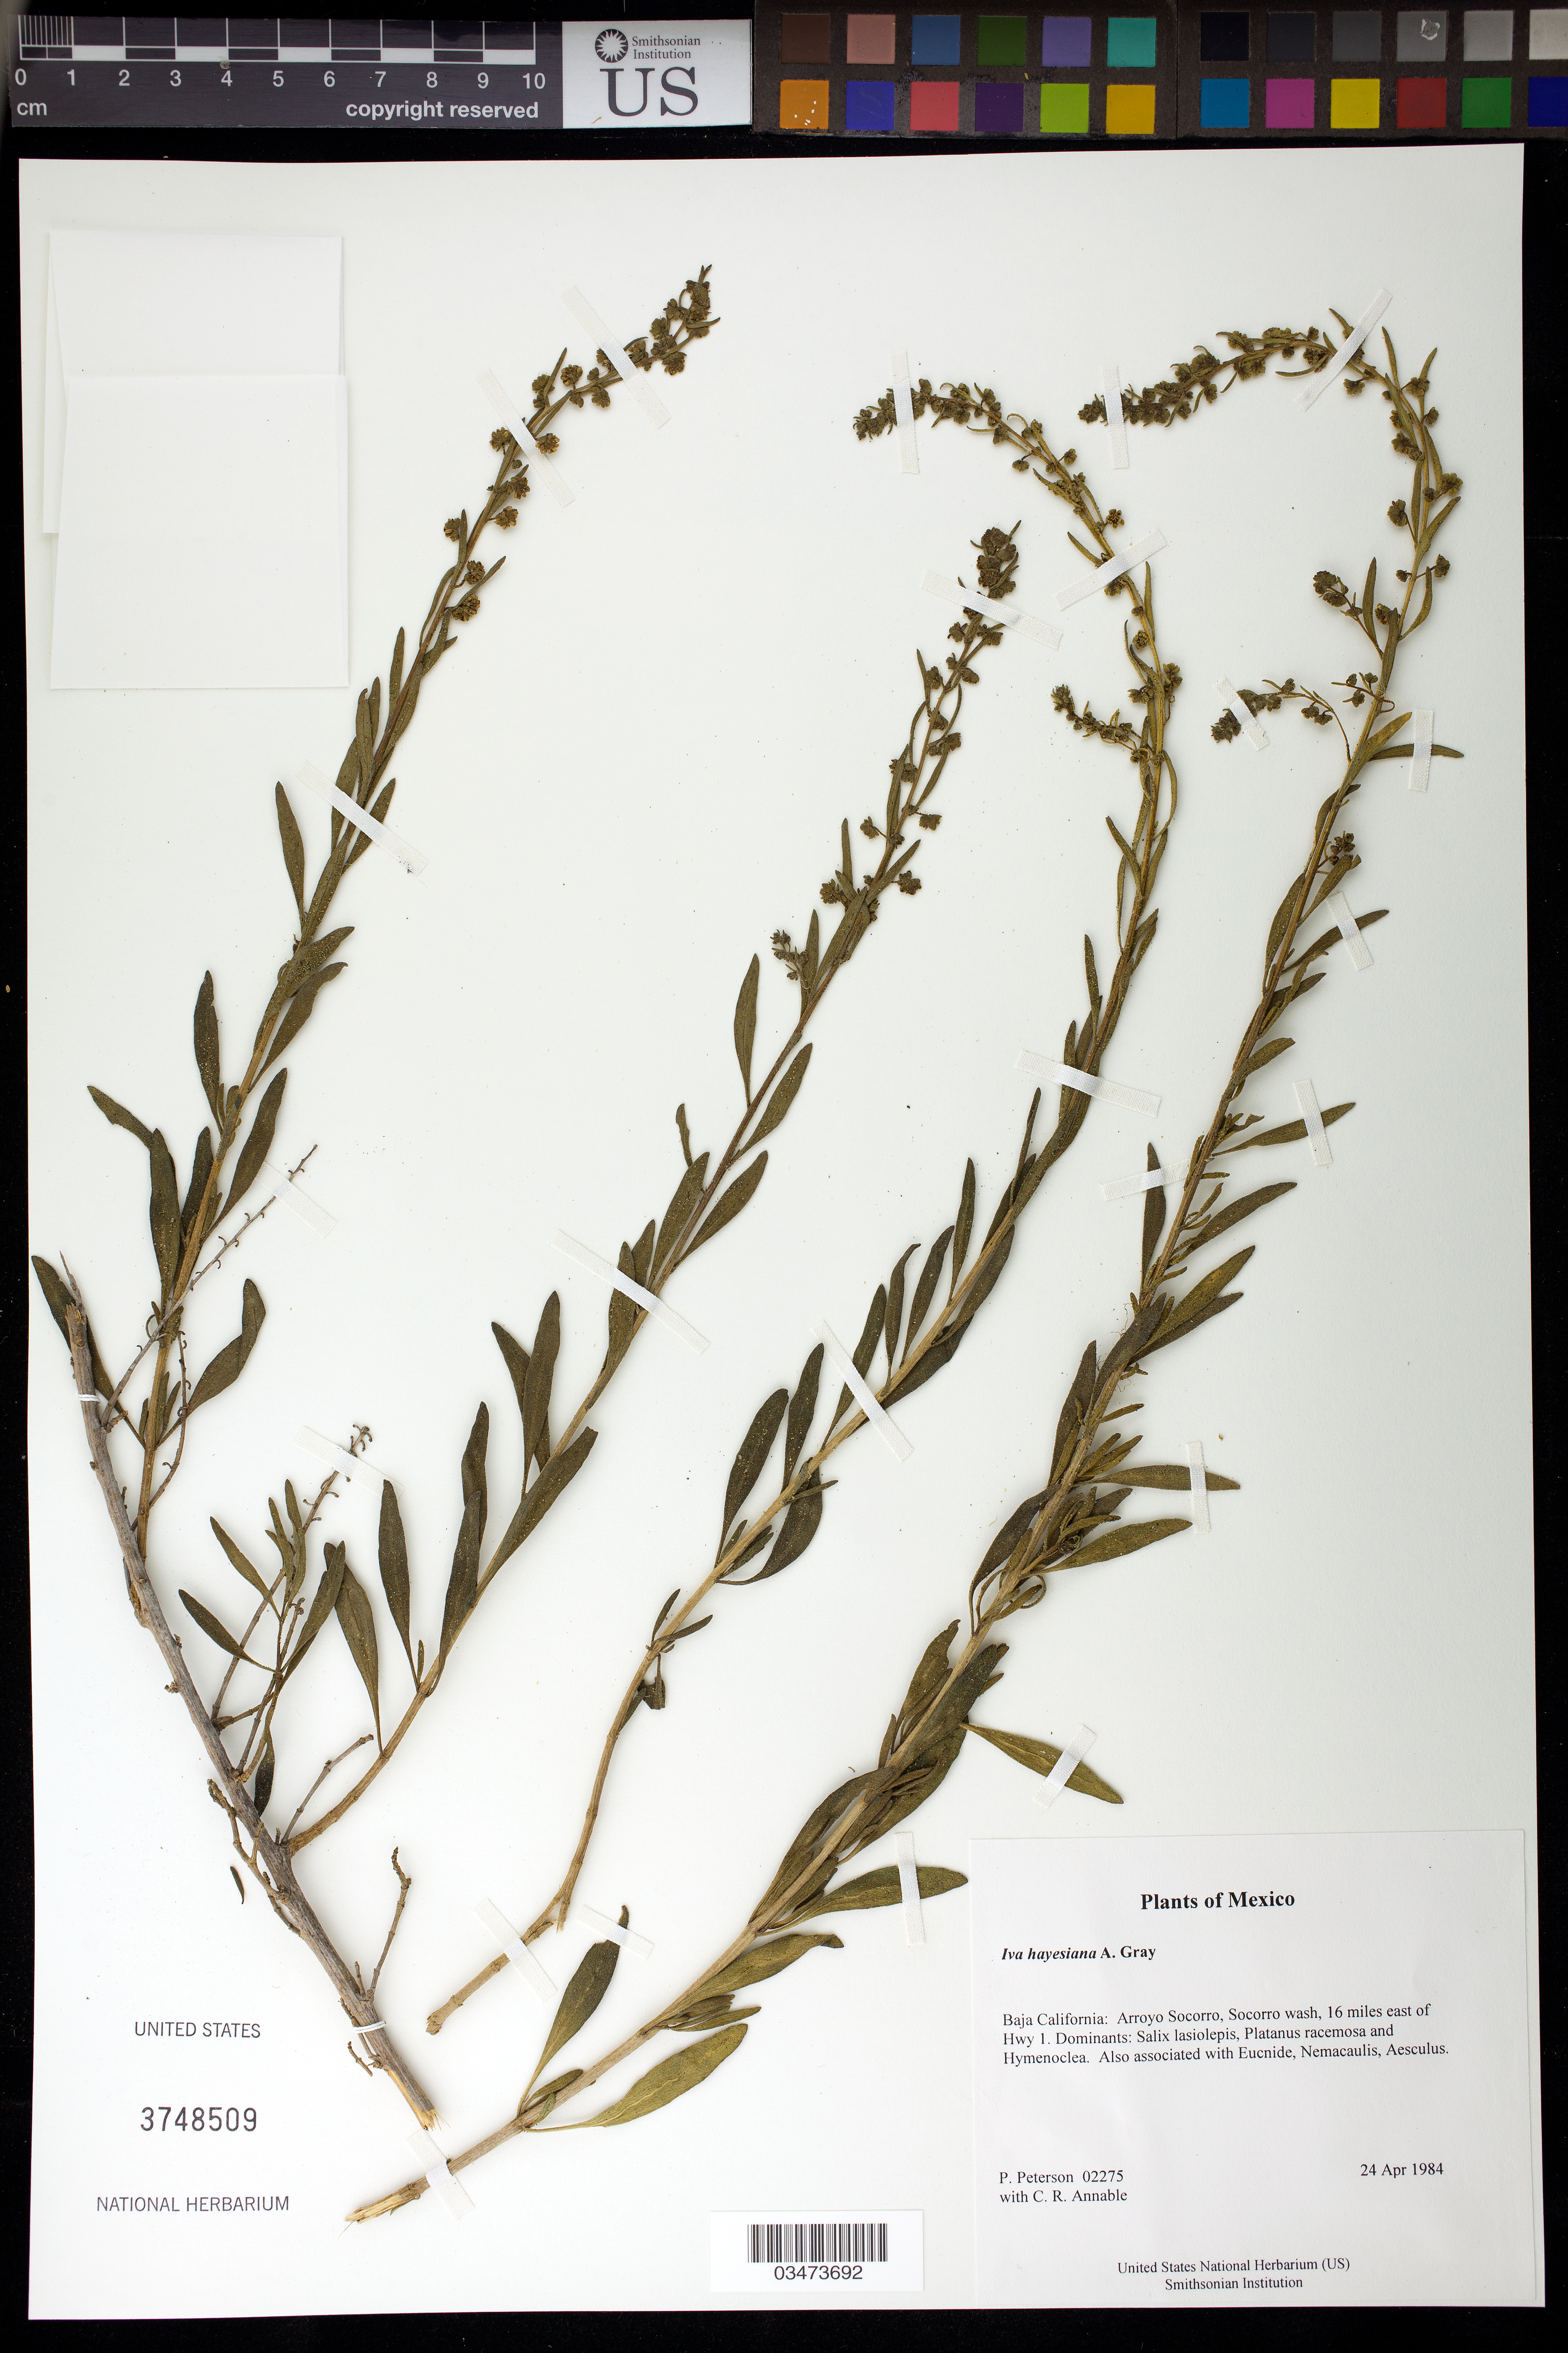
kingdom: Plantae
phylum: Tracheophyta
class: Magnoliopsida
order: Asterales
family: Asteraceae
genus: Iva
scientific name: Iva hayesiana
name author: A. Gray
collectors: P. M. Peterson & C. R. Annable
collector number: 02275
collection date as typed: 24 Apr 1984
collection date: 1984-04-24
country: Mexico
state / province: Baja California Norte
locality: Arroyo Socorro, Socorro wash, 16 miles east of Hwy 1.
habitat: Dominants: Salix lasiolepis, Platanus racemosa and Hymenoclea. Also associated with Eucnide, Nemacaulis, Aesculus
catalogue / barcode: US 3748509